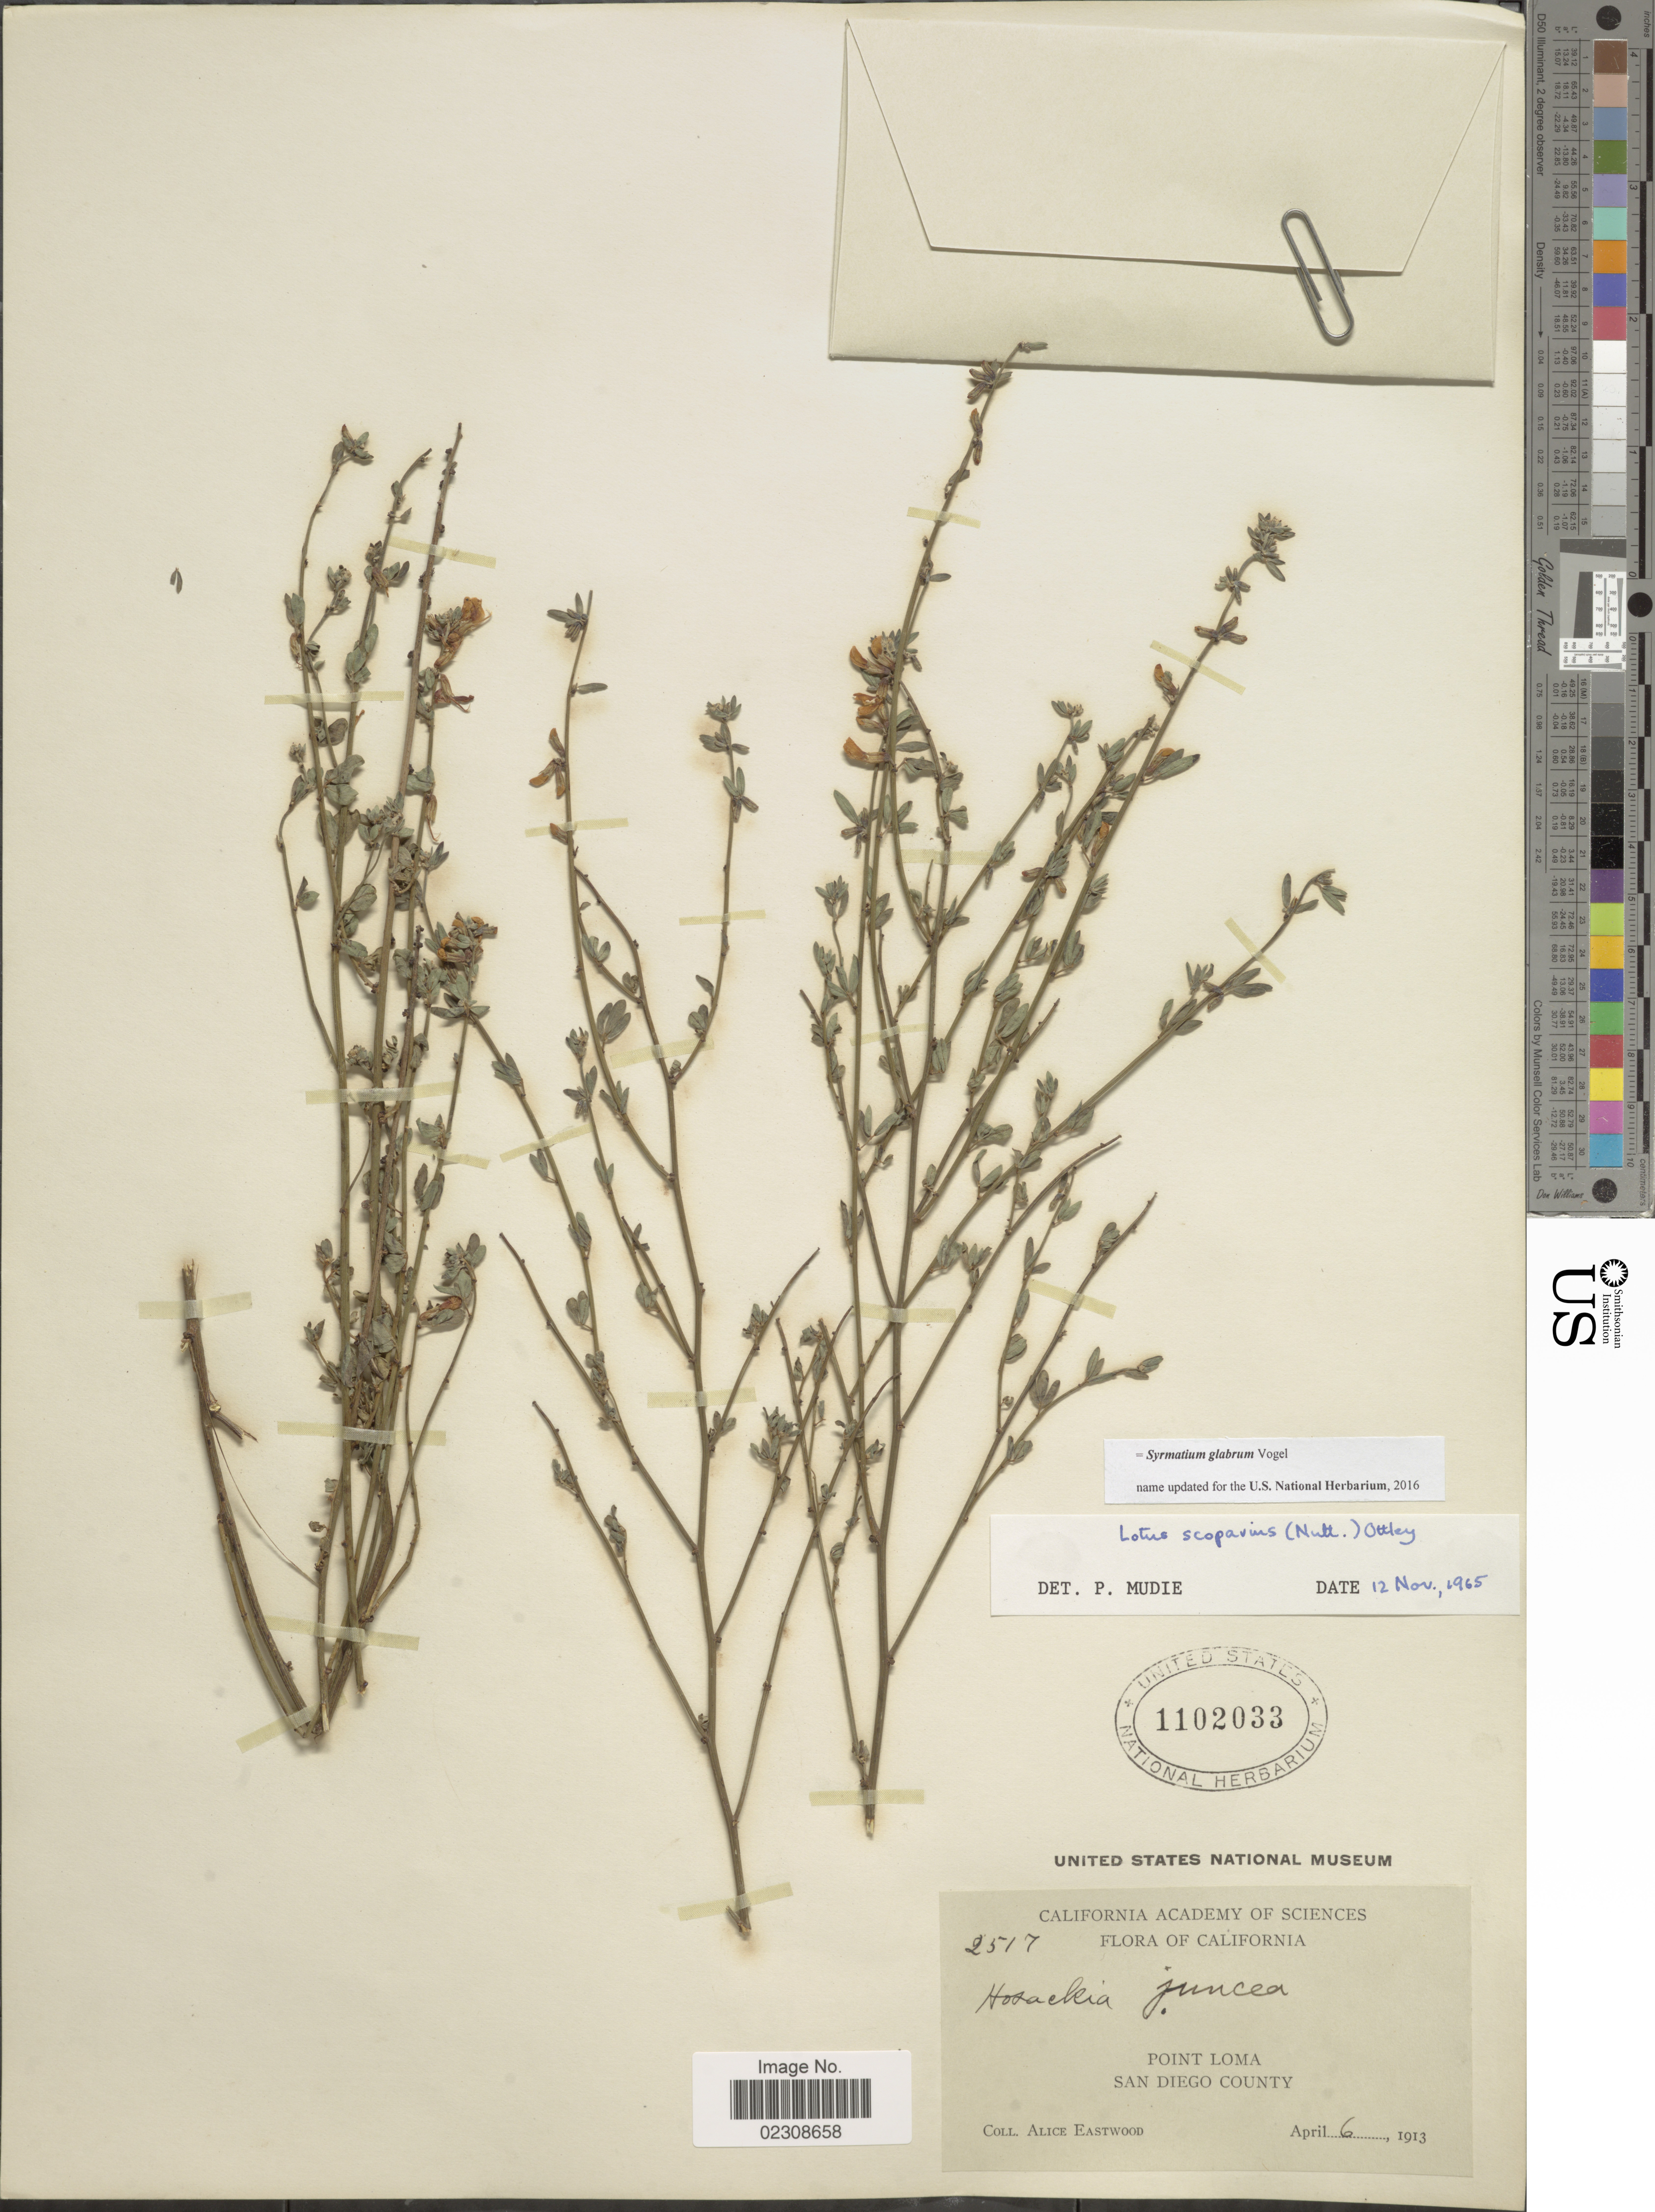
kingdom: Plantae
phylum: Tracheophyta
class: Magnoliopsida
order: Fabales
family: Fabaceae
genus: Syrmatium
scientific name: Syrmatium glabrum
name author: Vogel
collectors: A. Eastwood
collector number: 2517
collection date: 1913-04-06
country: United States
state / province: California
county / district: San Diego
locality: Point Loma. San Diego County.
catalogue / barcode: US 1102033